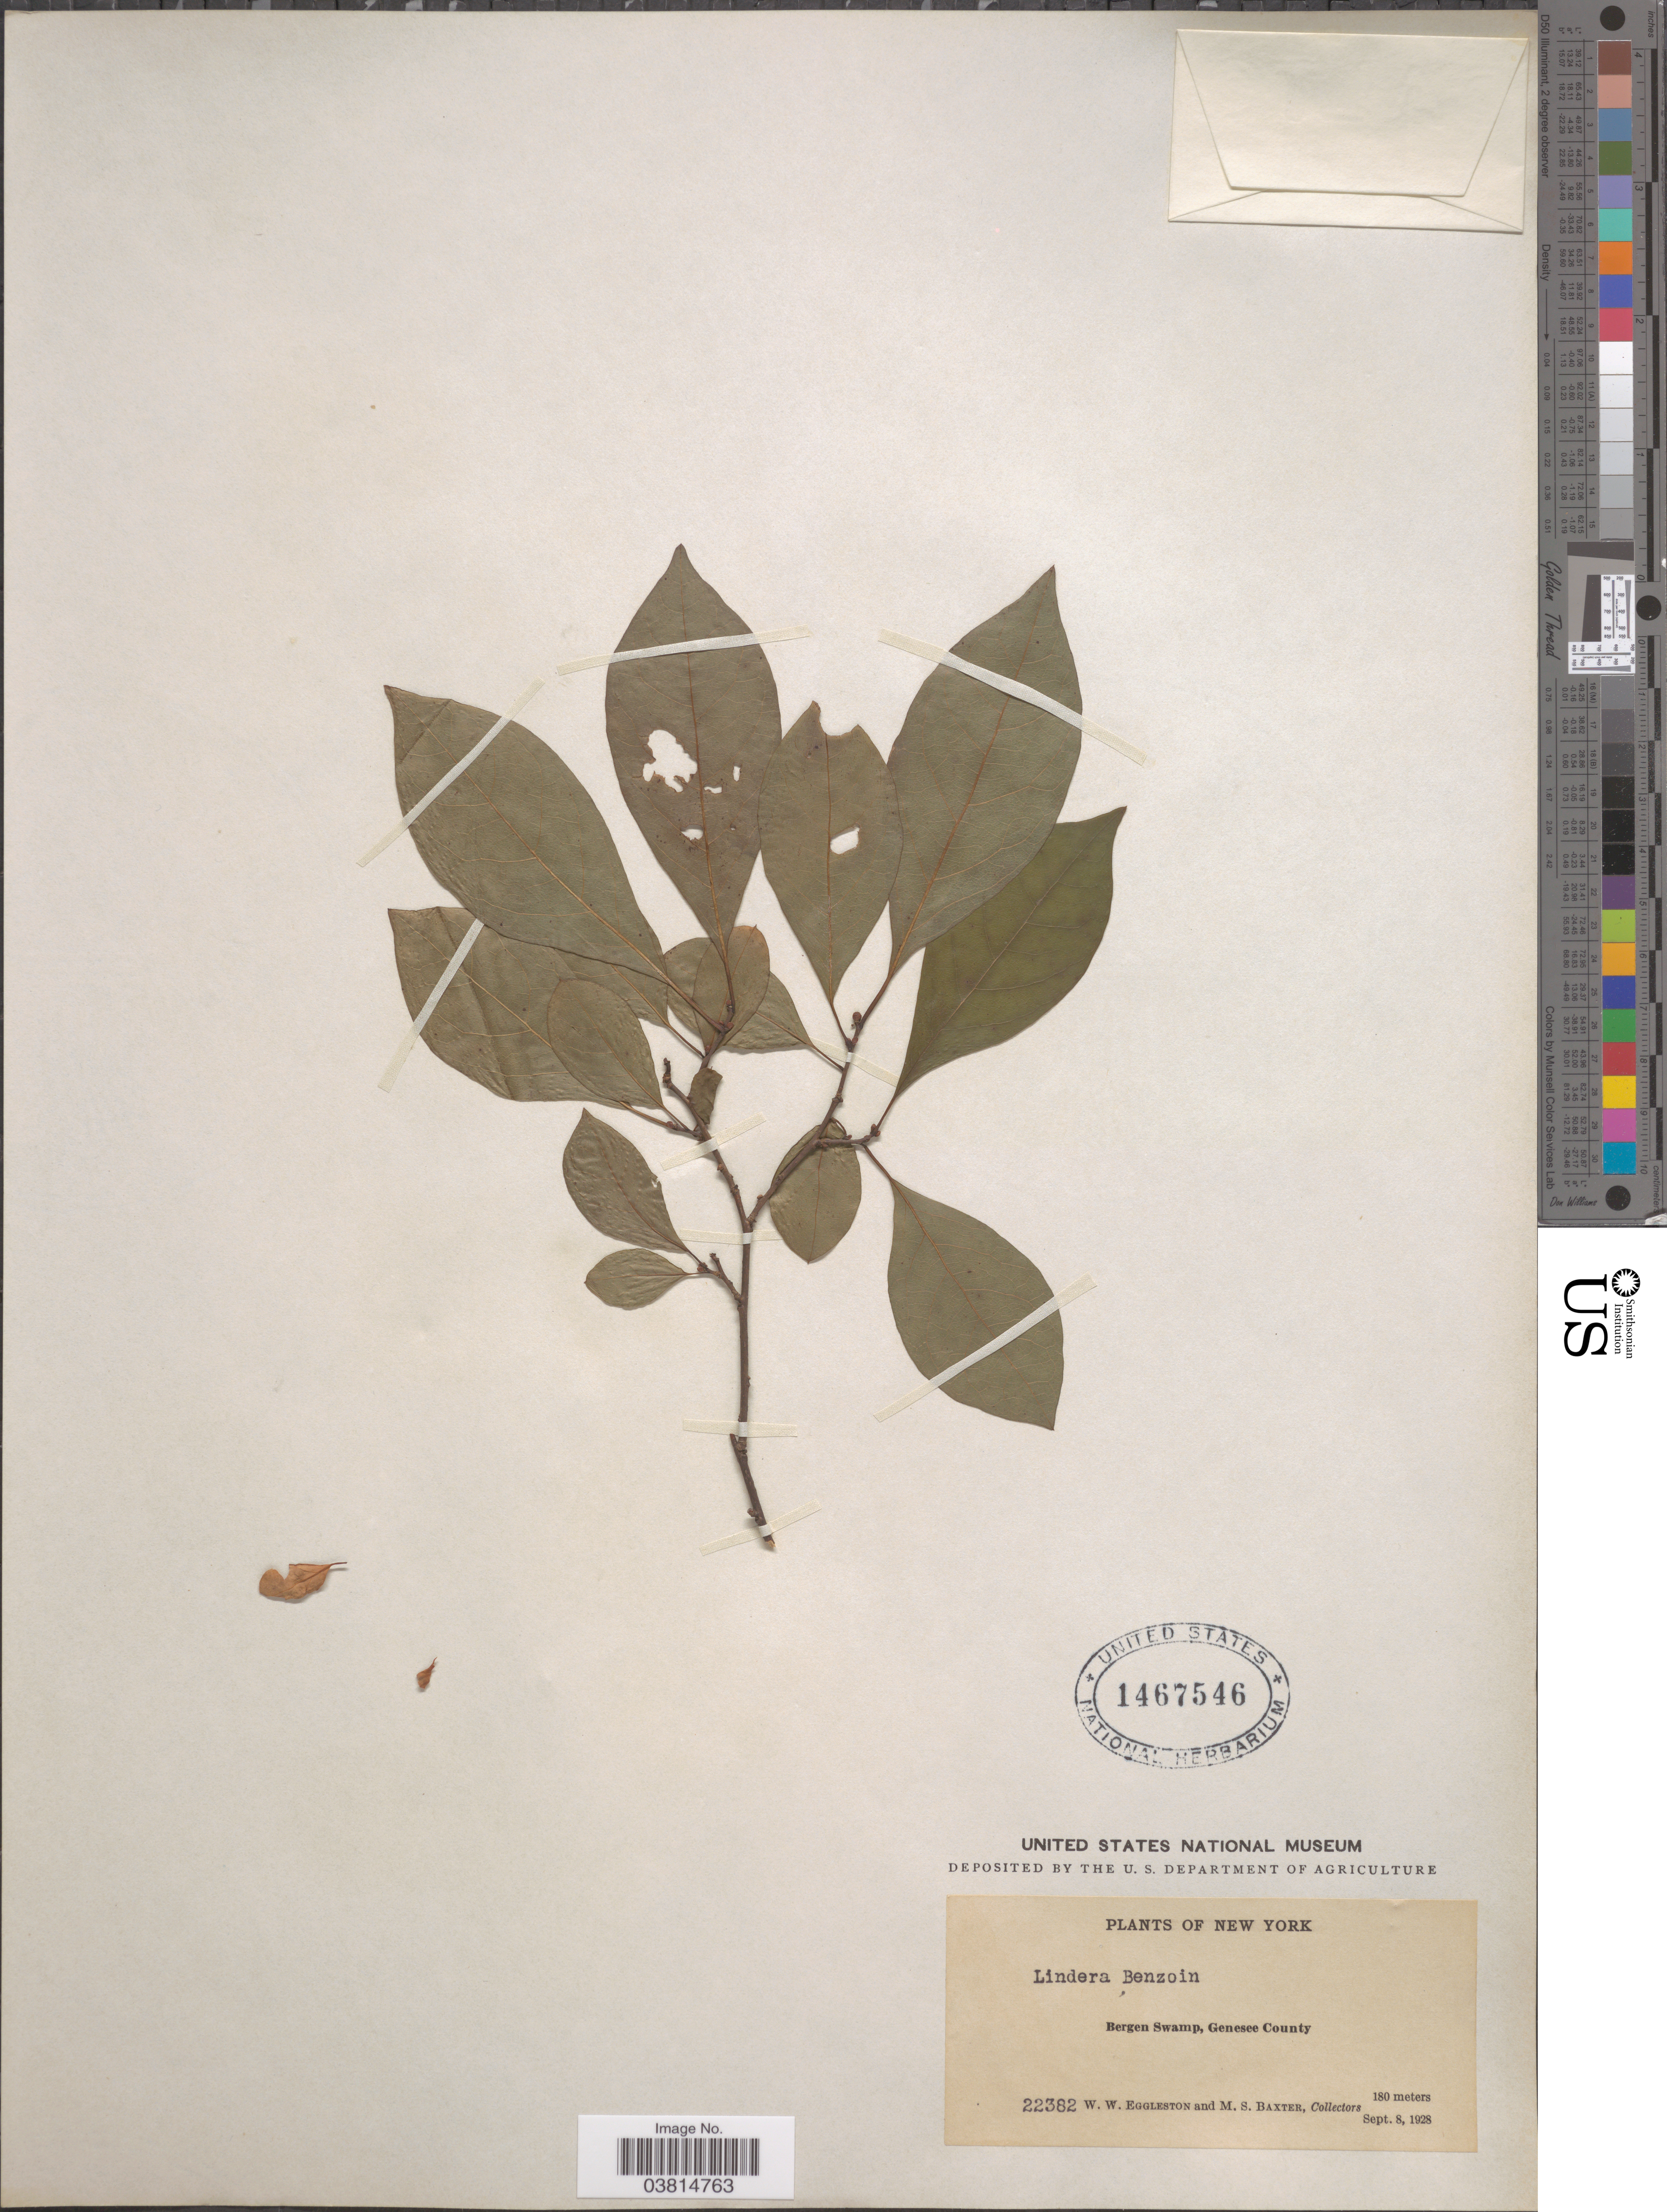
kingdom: Plantae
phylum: Tracheophyta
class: Magnoliopsida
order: Laurales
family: Lauraceae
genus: Lindera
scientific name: Lindera benzoin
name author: (L.) Blume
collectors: W. W. Eggleston & M. Baxter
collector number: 22382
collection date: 1928-09-08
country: United States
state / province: New York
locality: Bergen Swamp, Genesee County.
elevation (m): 180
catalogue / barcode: US 1467546